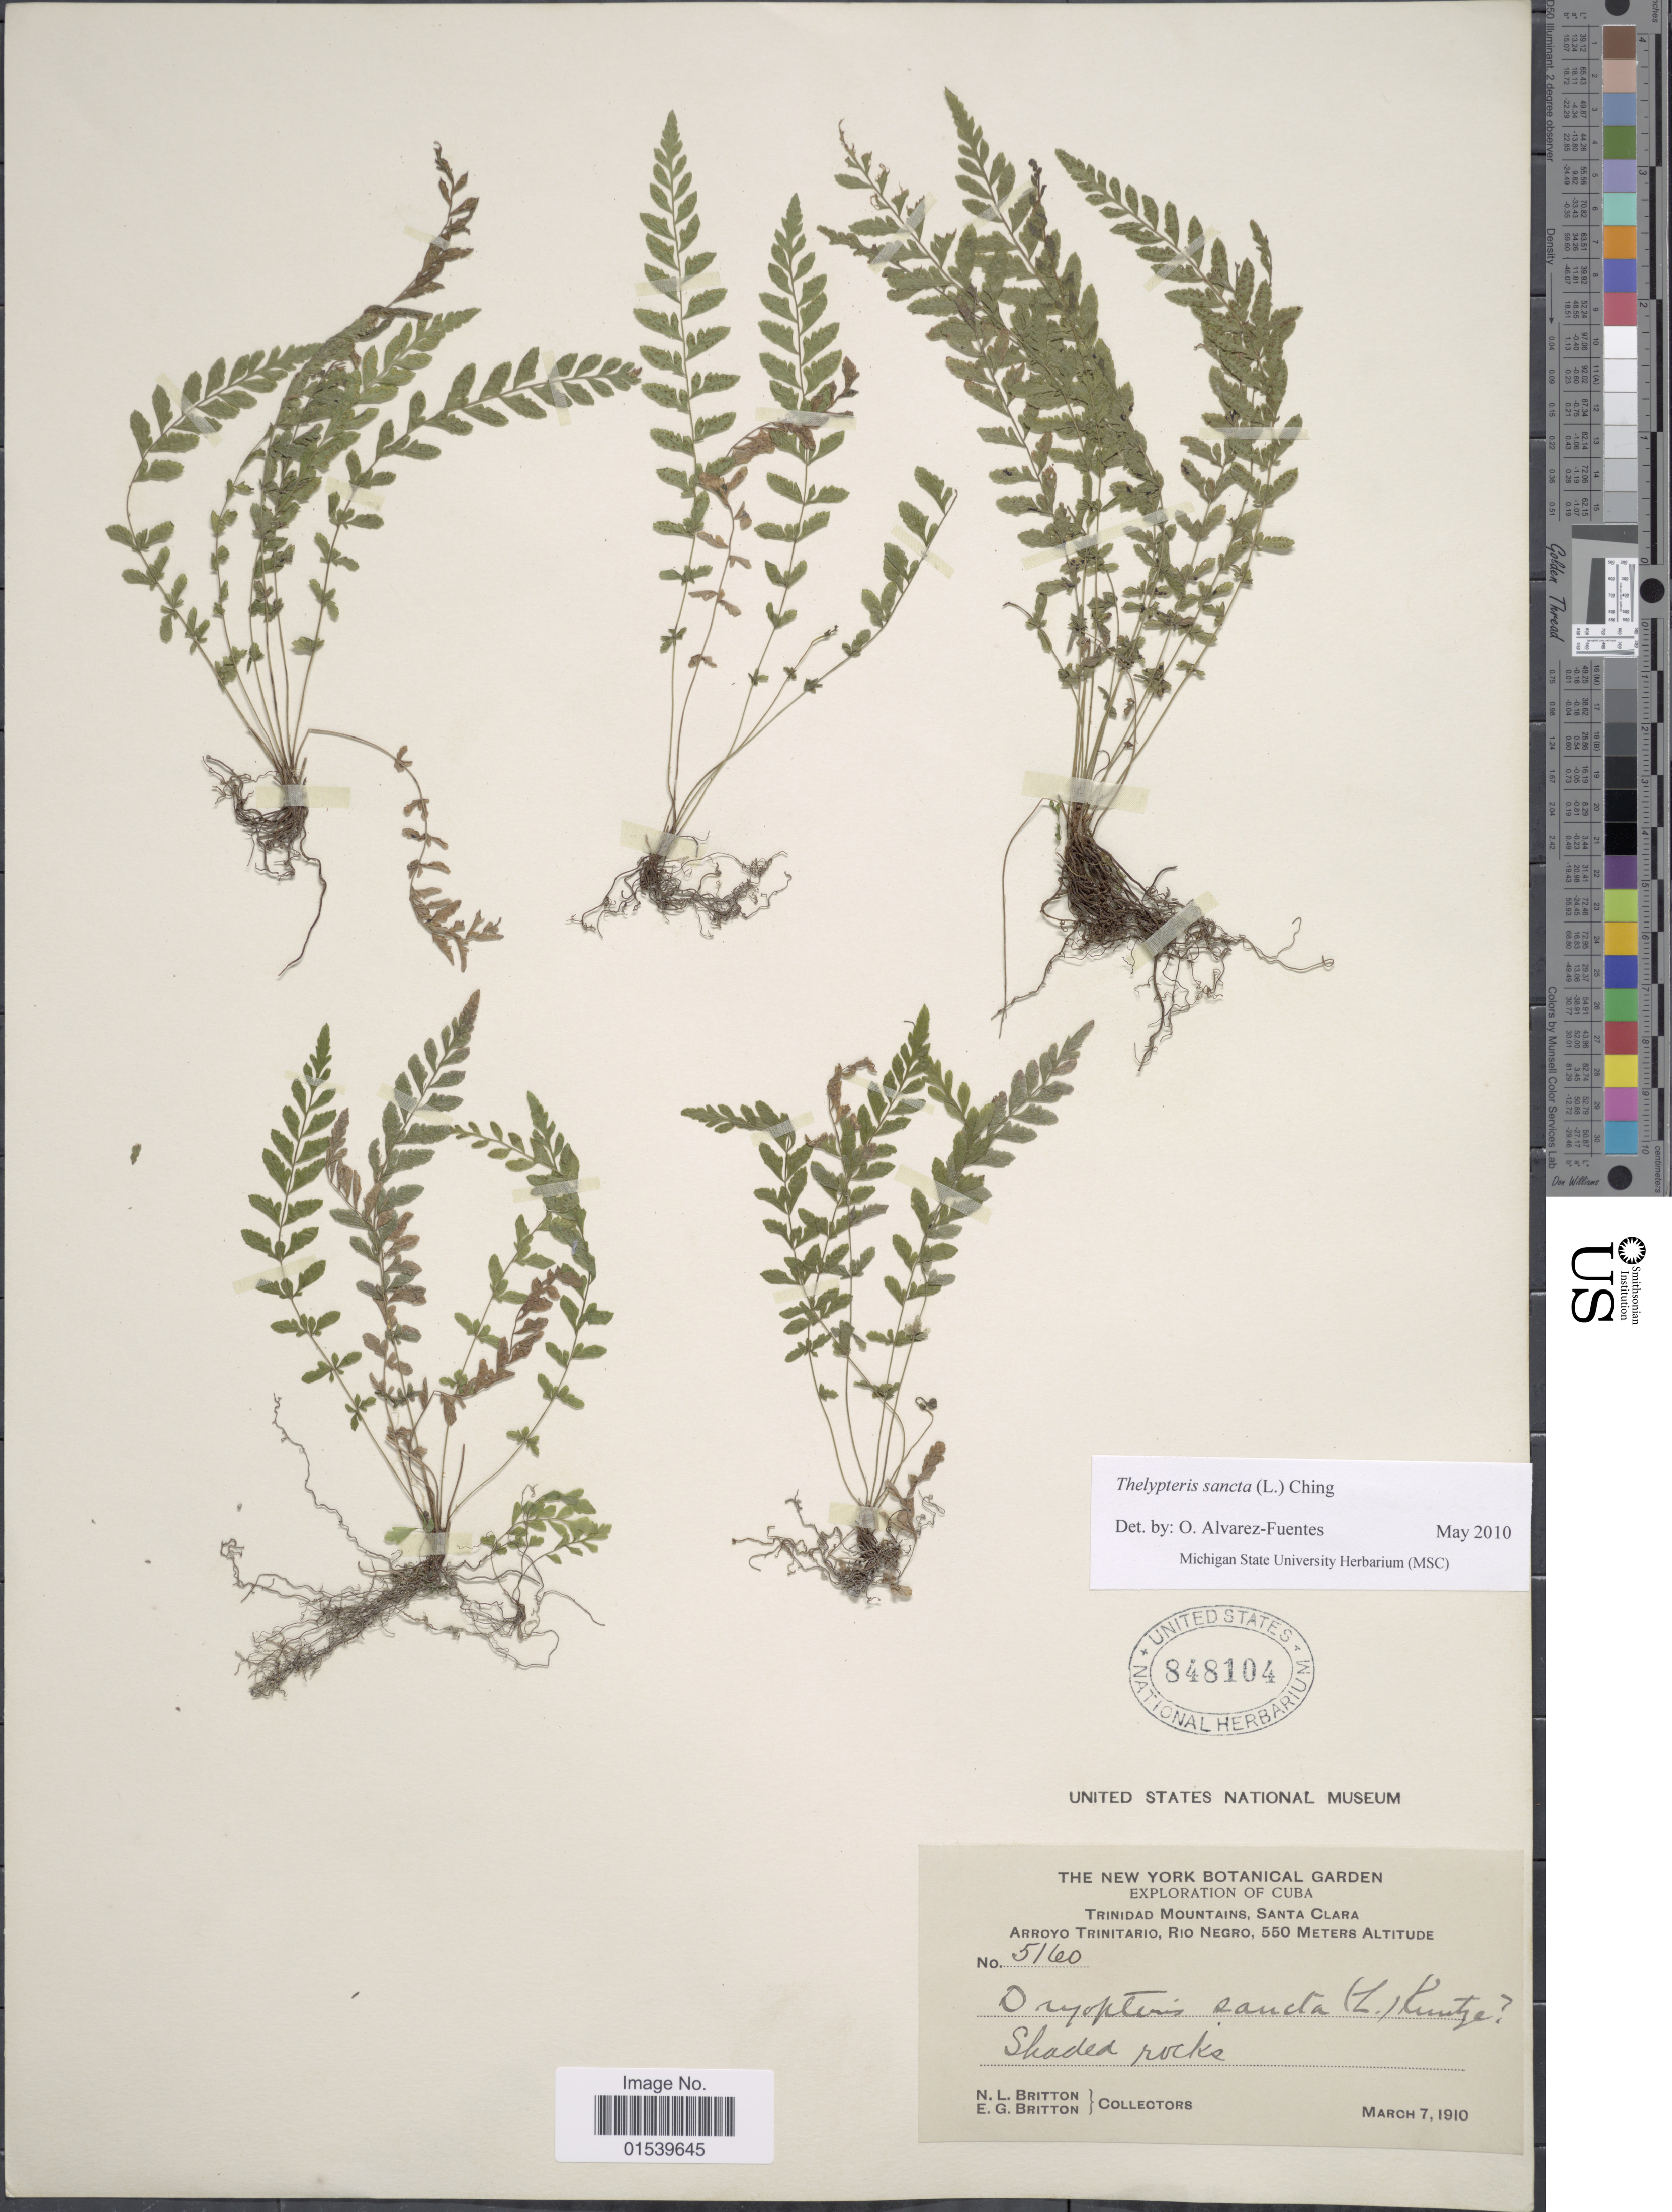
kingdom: Plantae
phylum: Tracheophyta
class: Polypodiopsida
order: Polypodiales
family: Thelypteridaceae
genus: Amauropelta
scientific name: Amauropelta sancta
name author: (L.) Pic. Serm.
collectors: N. Britton & E. G. Britton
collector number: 5160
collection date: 1910-03-07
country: Cuba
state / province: Las Villas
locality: Trinidad Mountains, Santa Clara, Arroyo Trinitario, Rio Negro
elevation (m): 550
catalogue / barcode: US 848104